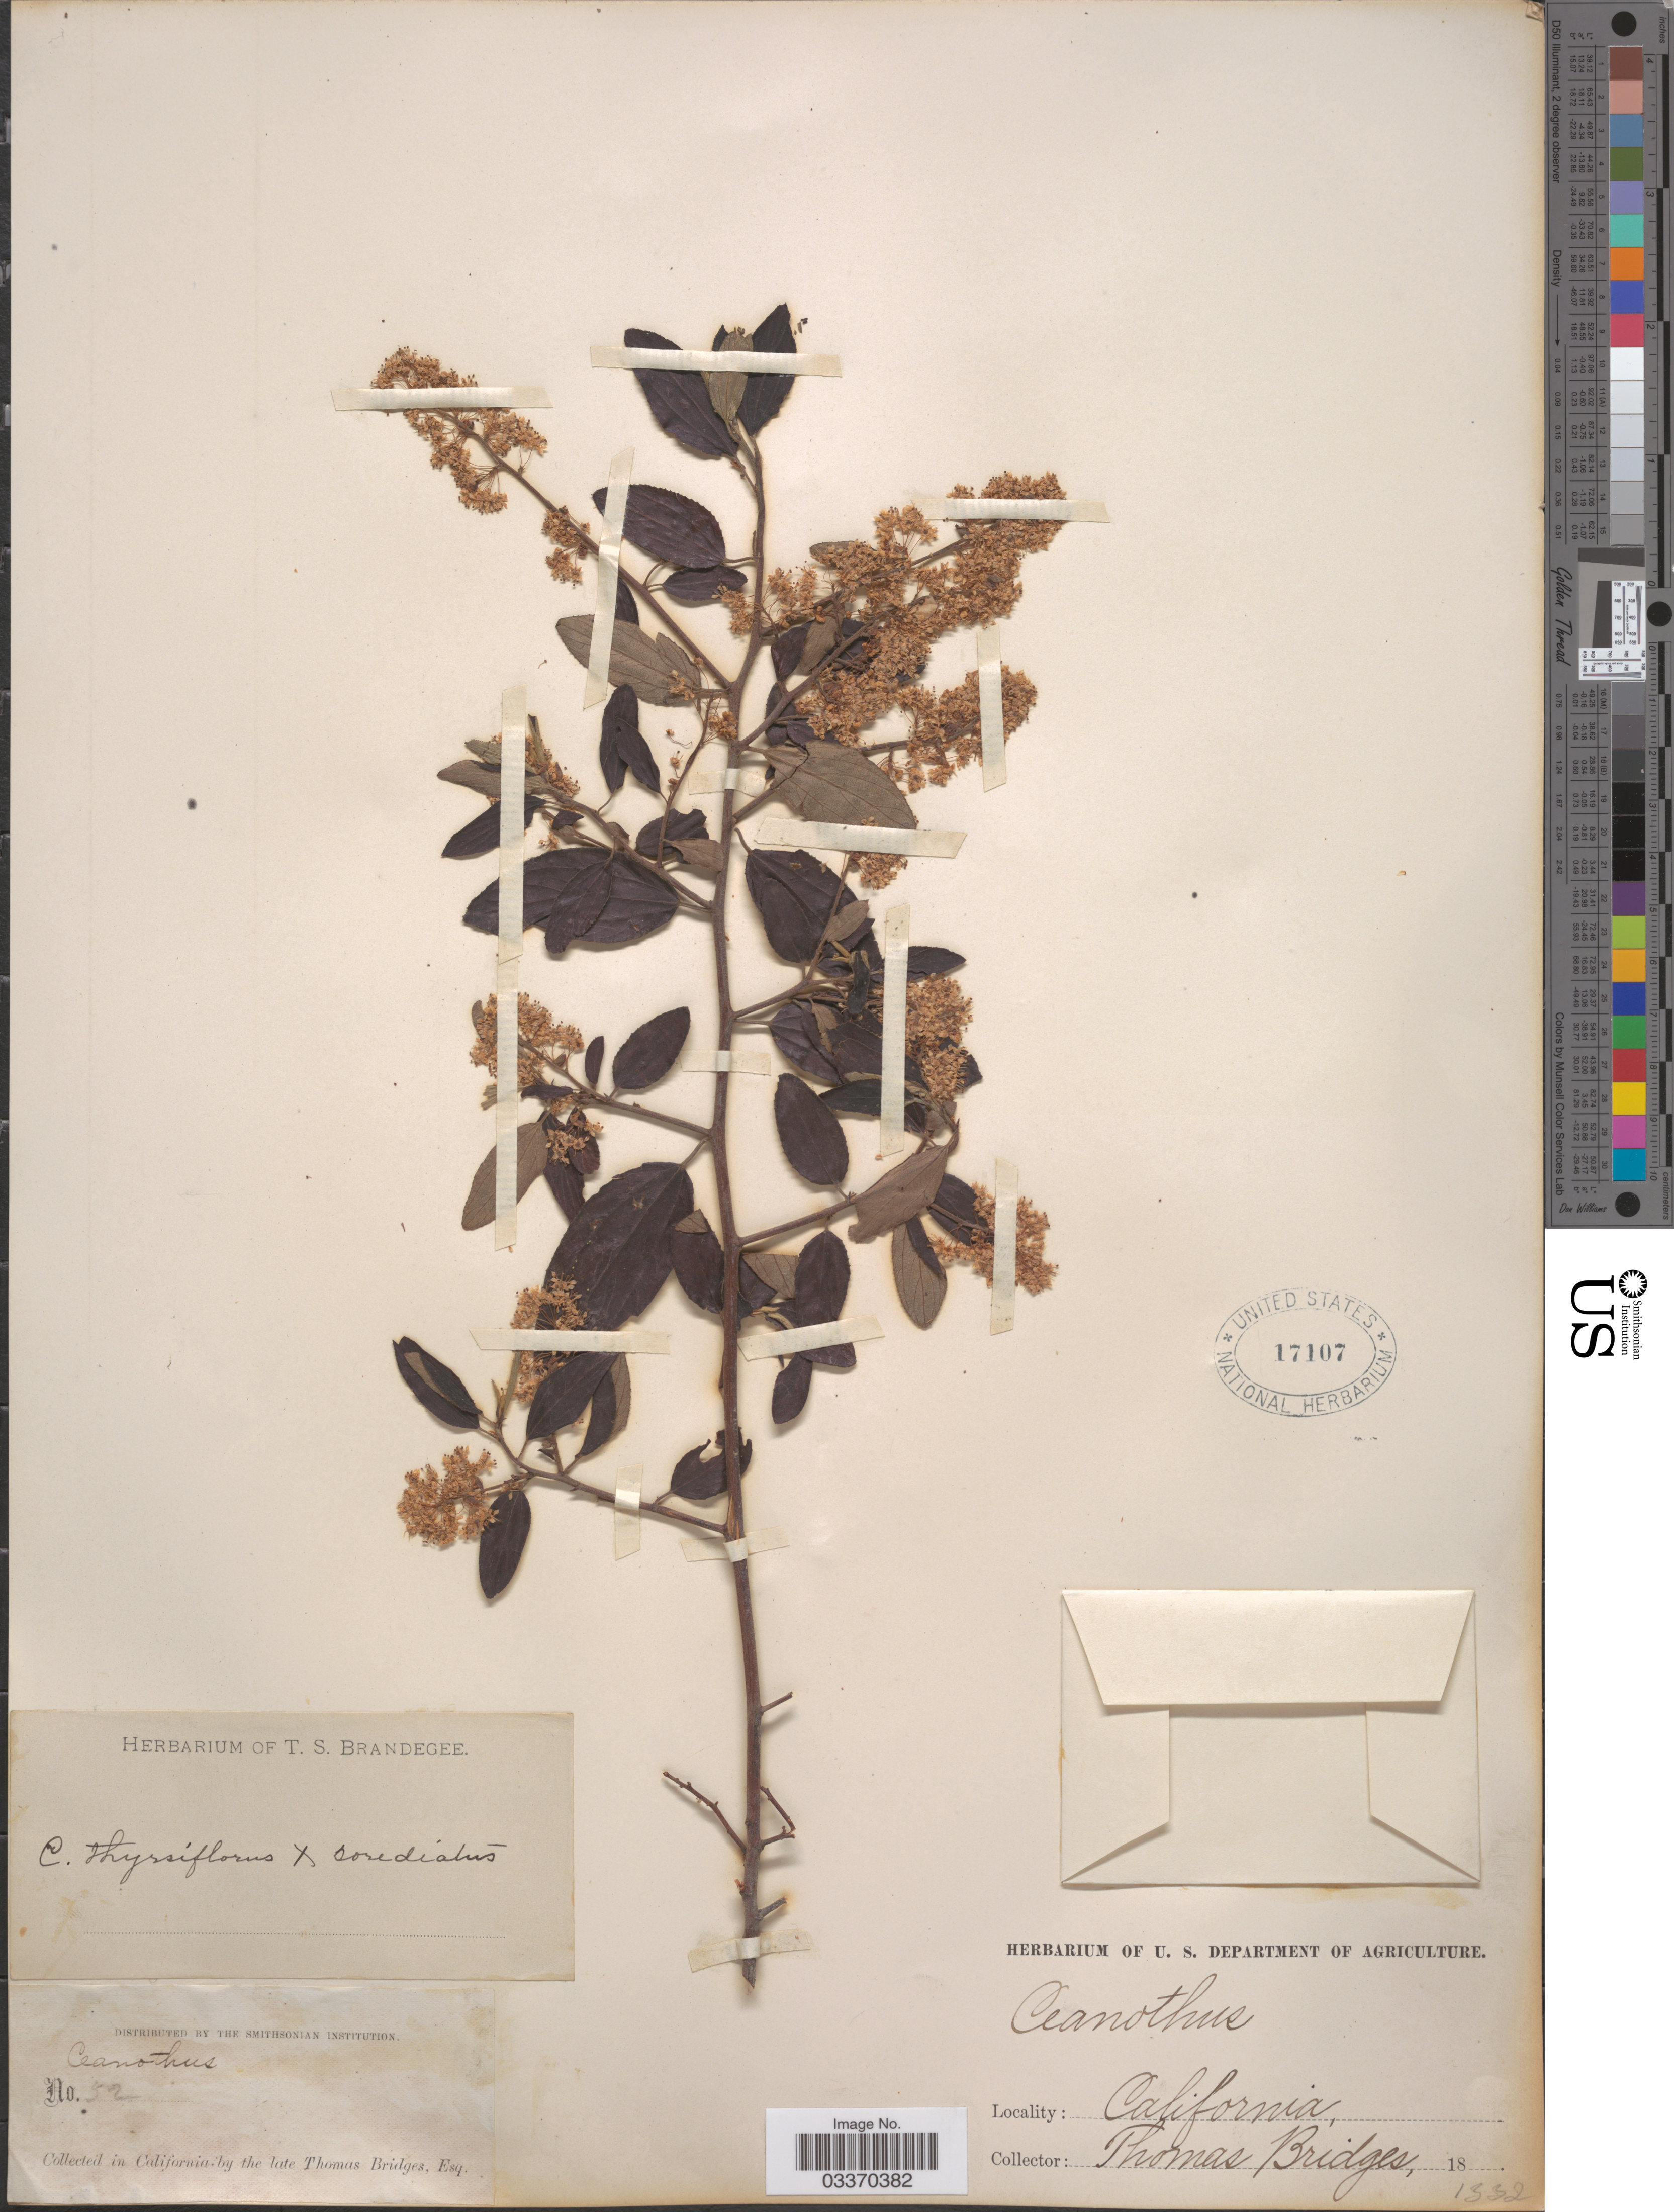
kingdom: Plantae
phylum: Tracheophyta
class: Magnoliopsida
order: Rosales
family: Rhamnaceae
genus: Ceanothus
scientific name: Ceanothus thyrsiflorus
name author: Eschsch.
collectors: T. Bridges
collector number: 52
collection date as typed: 18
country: United States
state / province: California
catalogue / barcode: US 17107